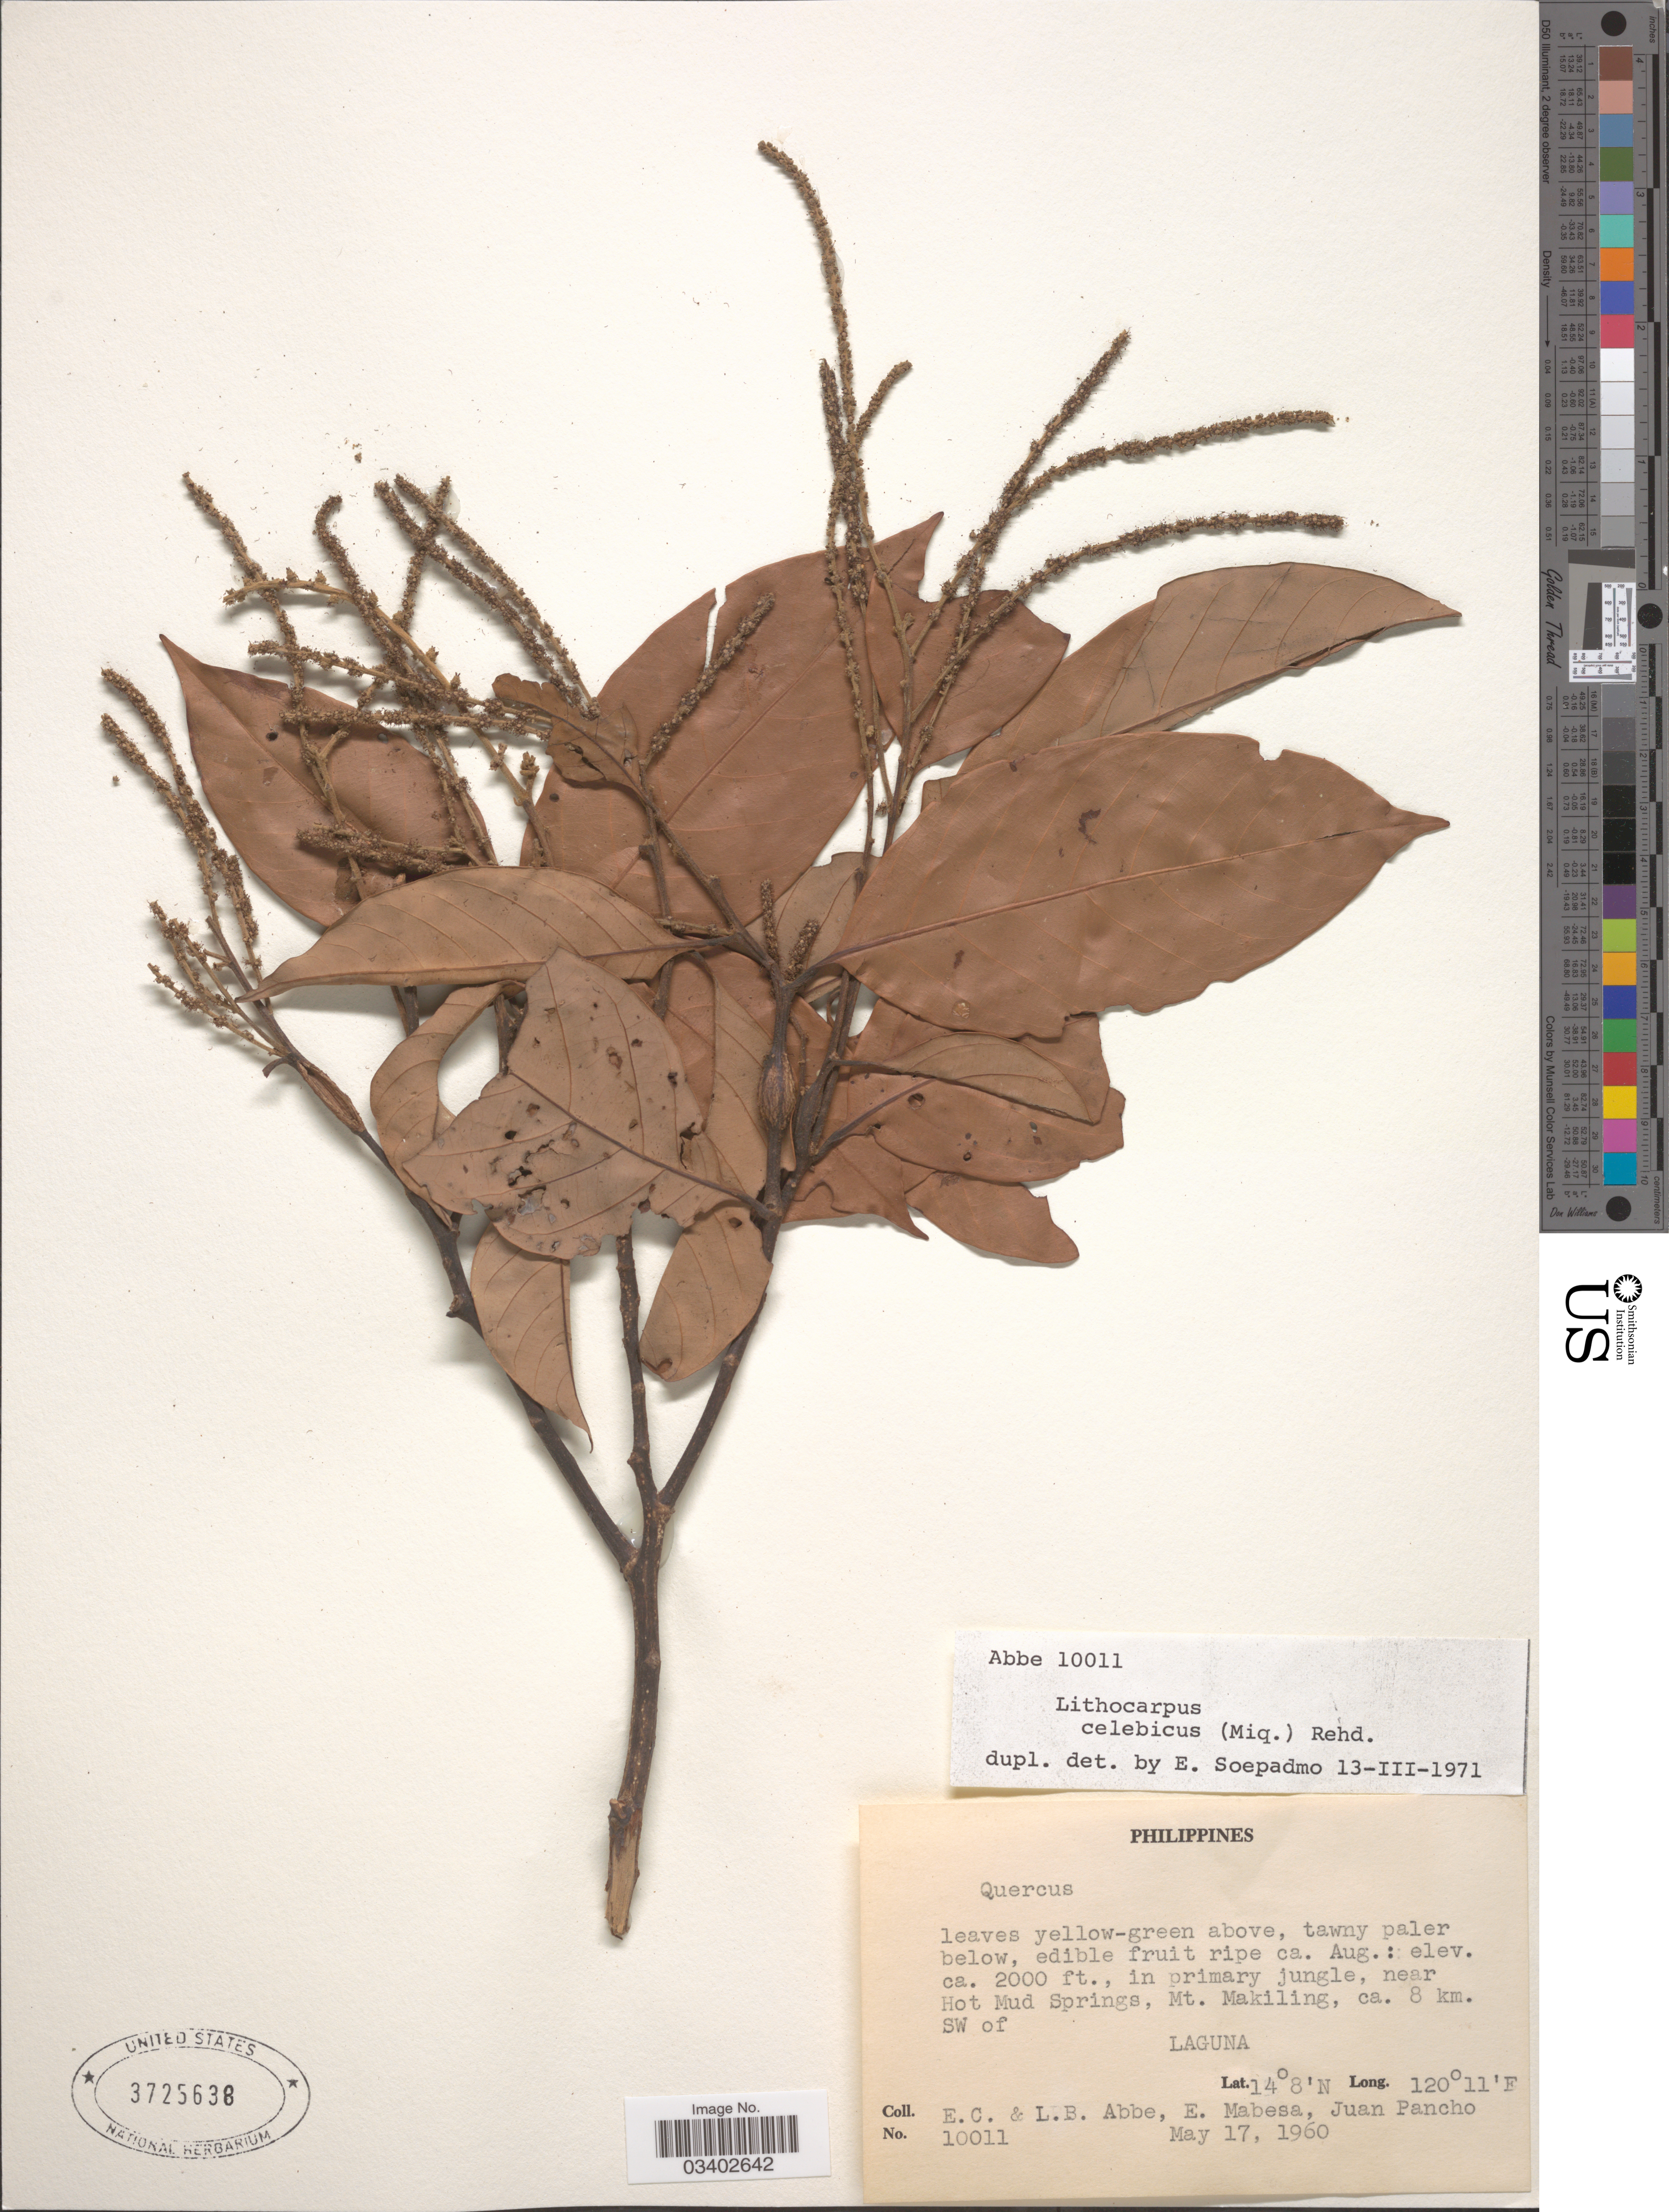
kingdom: Plantae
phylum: Tracheophyta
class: Magnoliopsida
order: Fagales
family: Fagaceae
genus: Lithocarpus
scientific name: Lithocarpus celebicus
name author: (Miq.) Rehder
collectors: E. C. Abbe, L. B. Abbe, E. Mabesa & J. Pancho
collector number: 10011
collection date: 1960-05-17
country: Philippines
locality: In primary jungle, near Hot Mud Springs, Mt. Makiling, ca. 8 km. SW of Laguna.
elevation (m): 610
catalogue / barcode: US 3725638